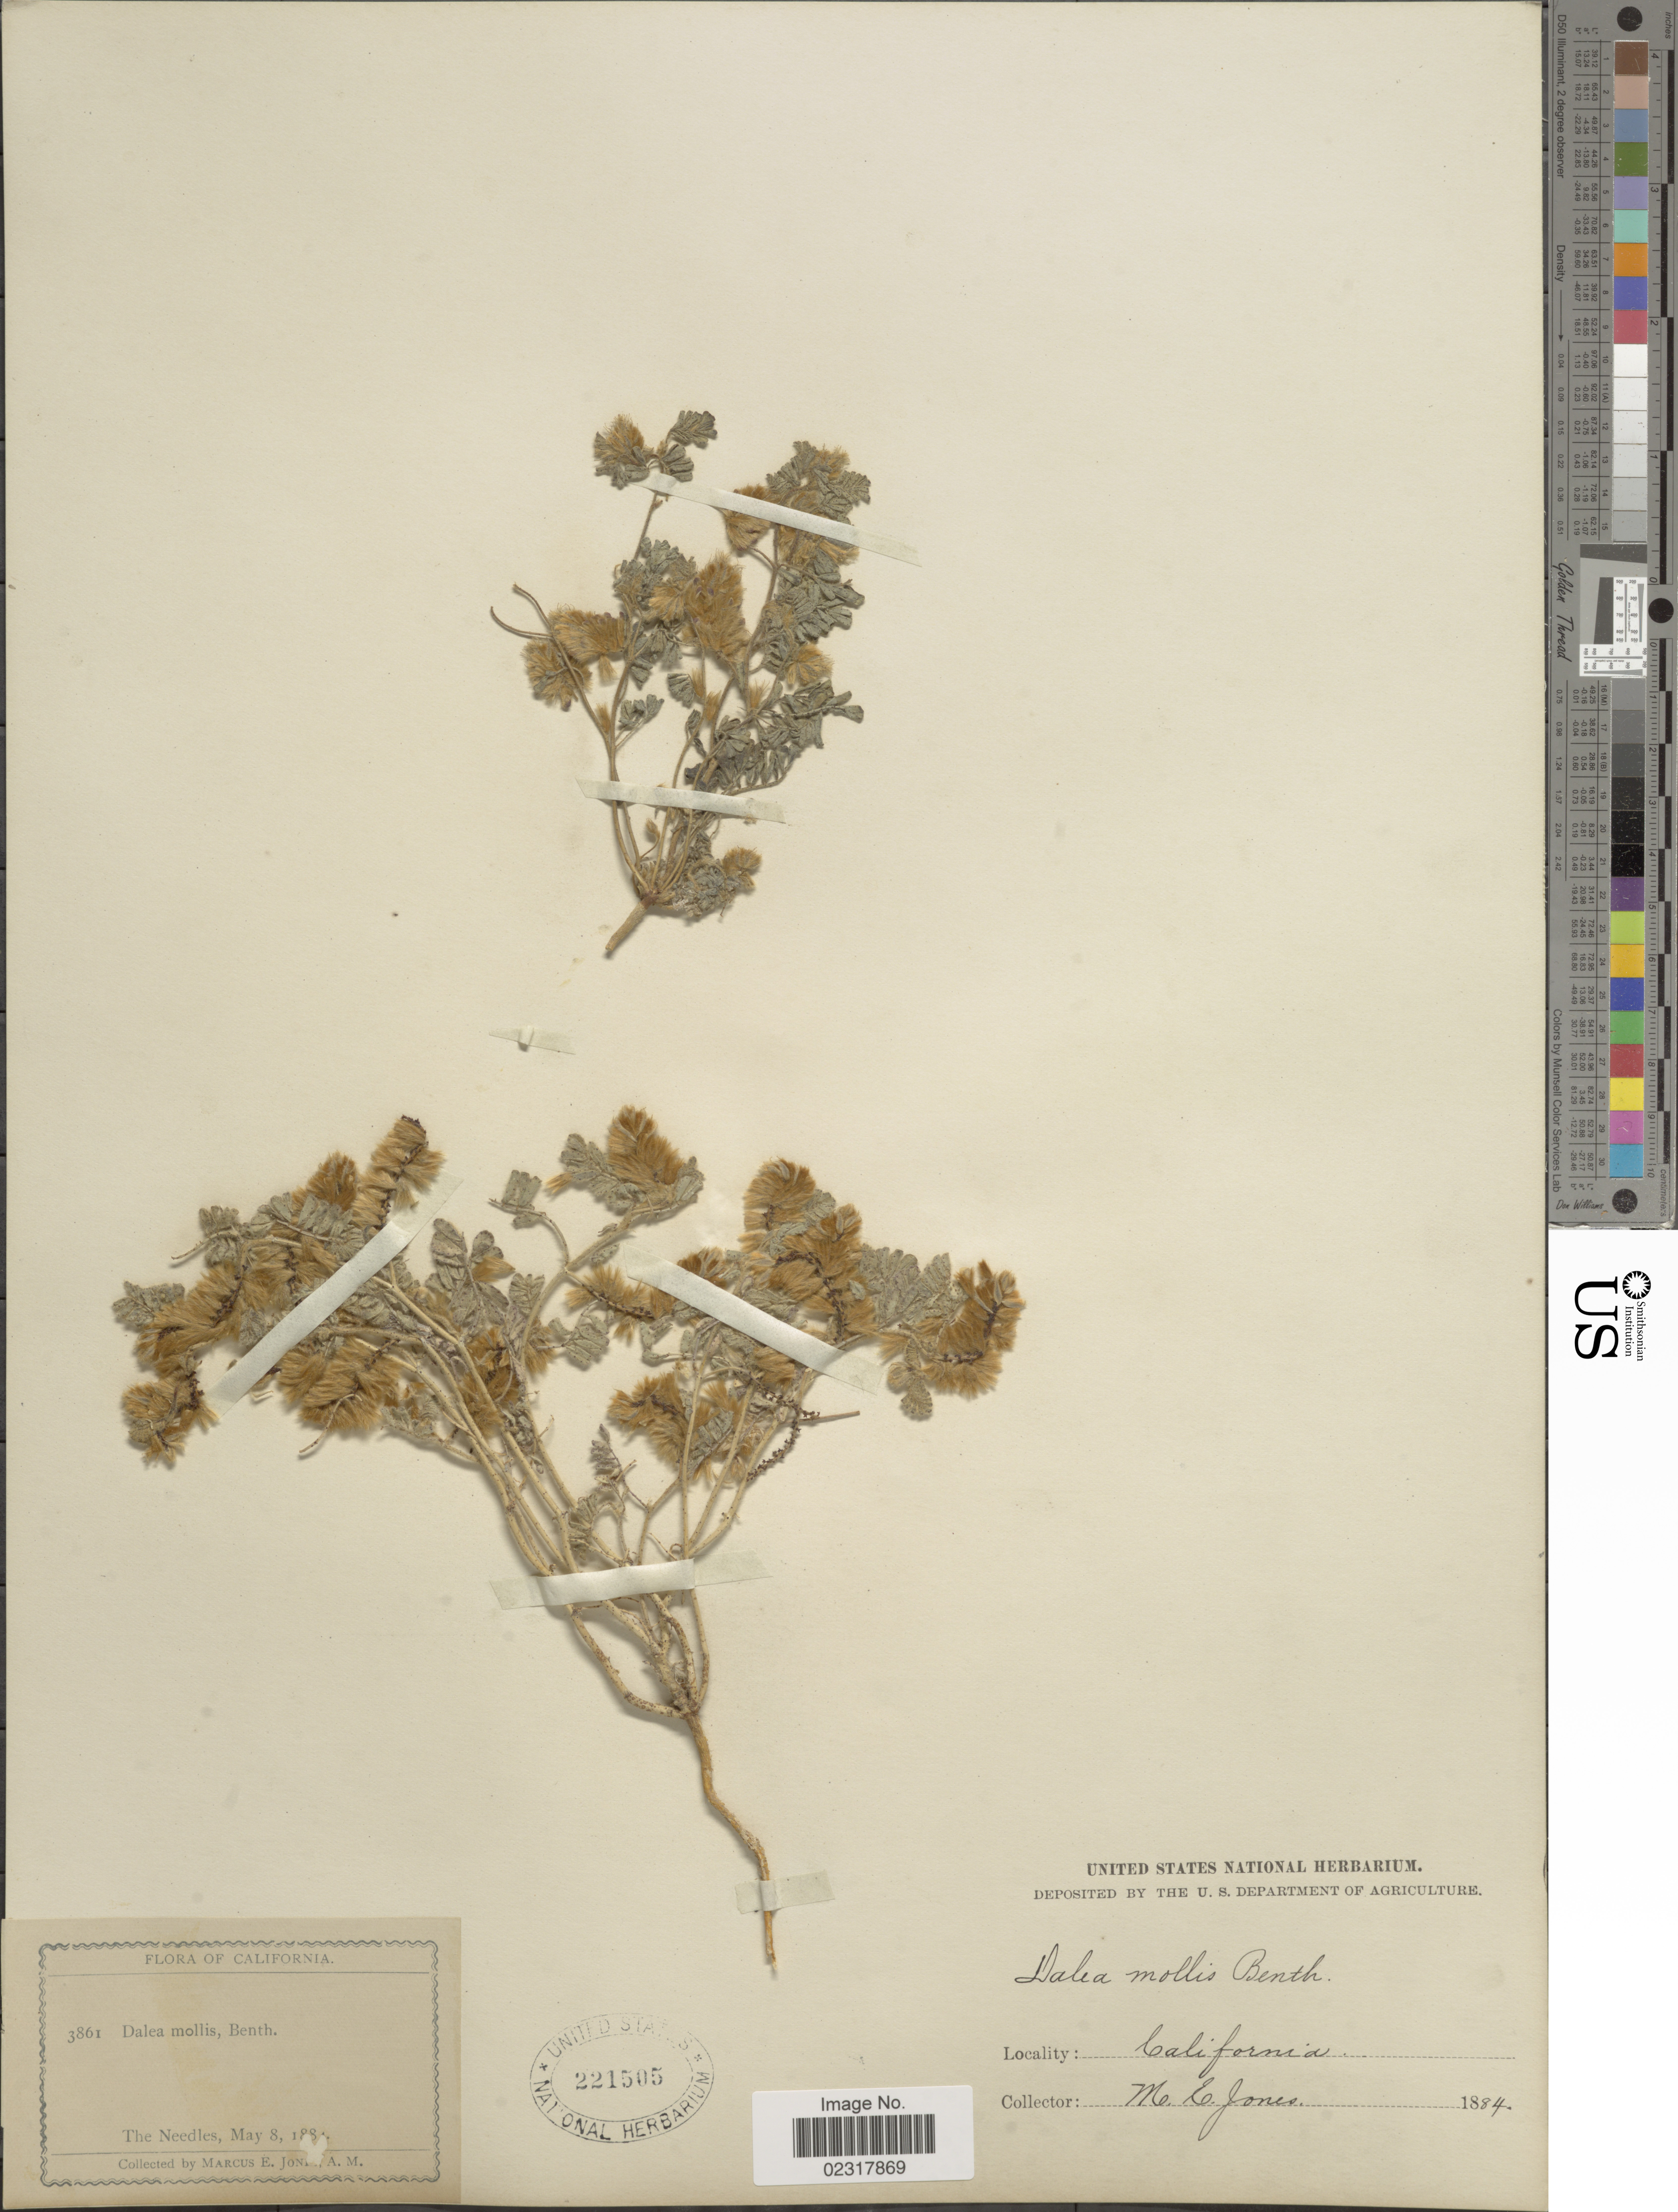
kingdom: Plantae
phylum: Tracheophyta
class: Magnoliopsida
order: Fabales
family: Fabaceae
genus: Dalea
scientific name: Dalea mollissima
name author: (Rydb.) Munz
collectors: M. E. Jones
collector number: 3861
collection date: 1884-05-08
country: United States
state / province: California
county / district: San Bernardino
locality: The Needles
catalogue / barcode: US 221505